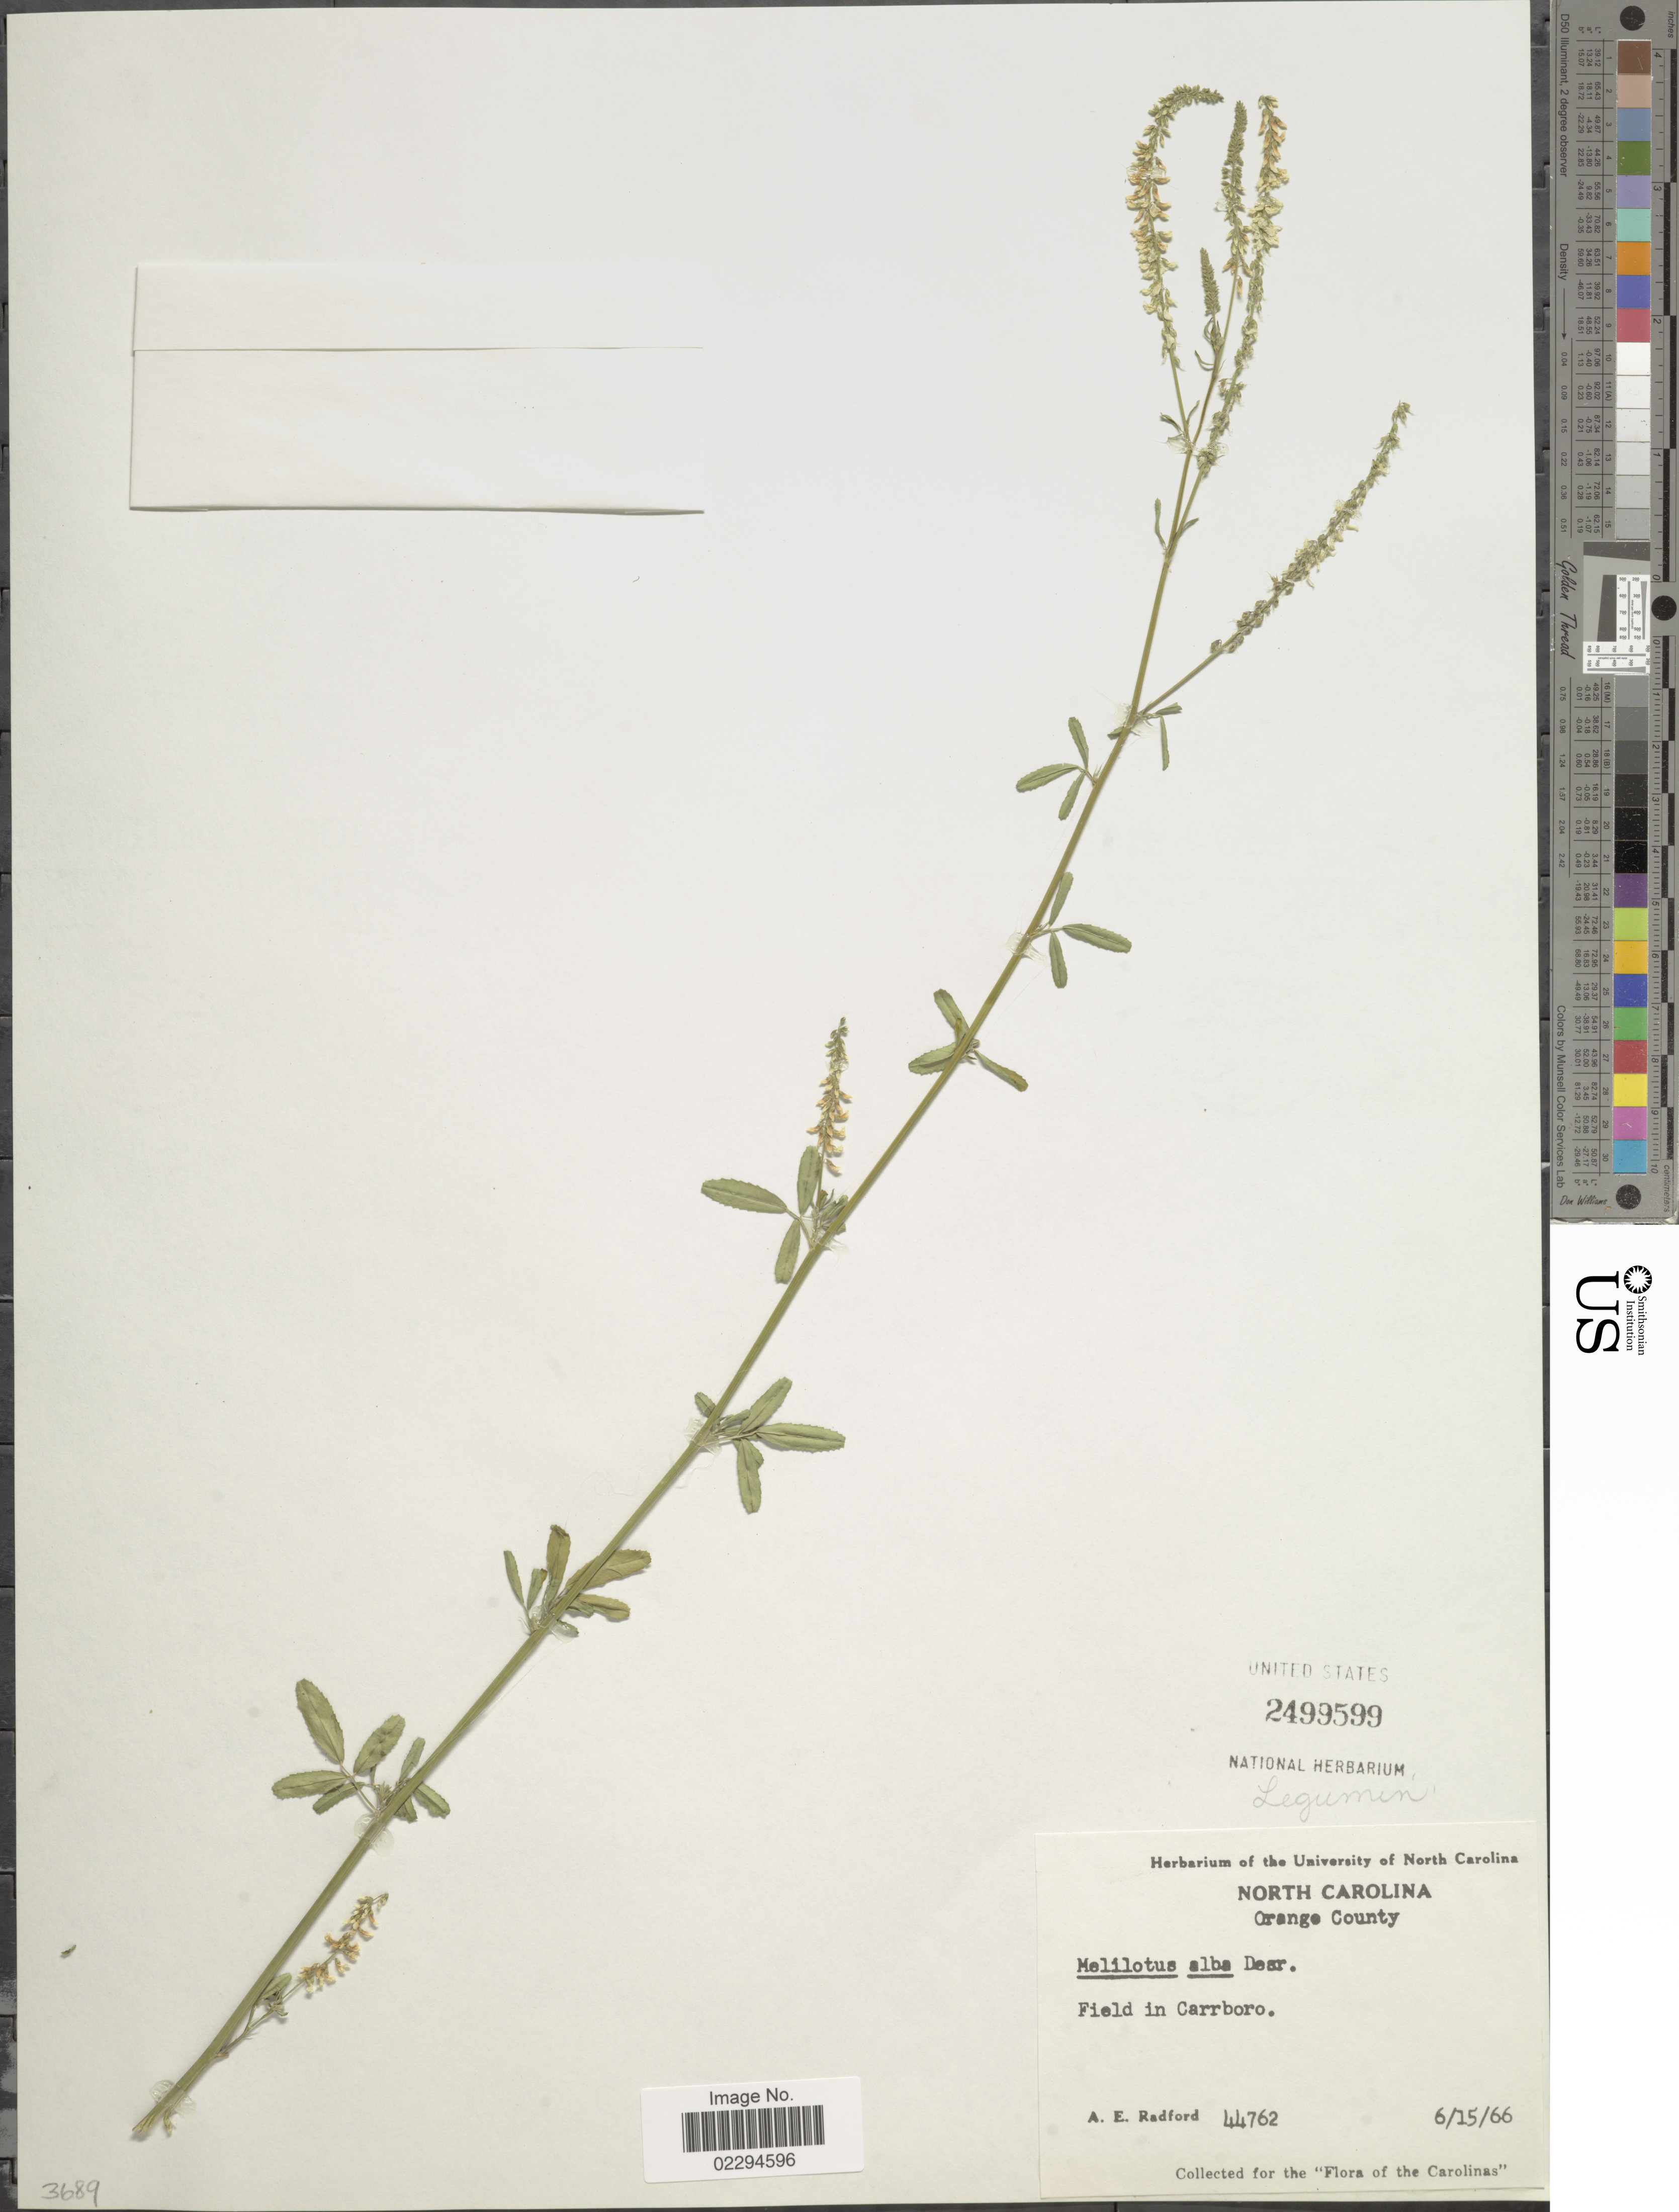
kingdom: Plantae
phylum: Tracheophyta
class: Magnoliopsida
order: Fabales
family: Fabaceae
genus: Melilotus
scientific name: Melilotus albus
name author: Medik.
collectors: A. E. Radford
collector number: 44762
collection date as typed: Transcribed d/m/y: 15/6/66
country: United States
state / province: North Carolina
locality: Orange County. Carrboro. Carolinas.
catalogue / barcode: US 2499599